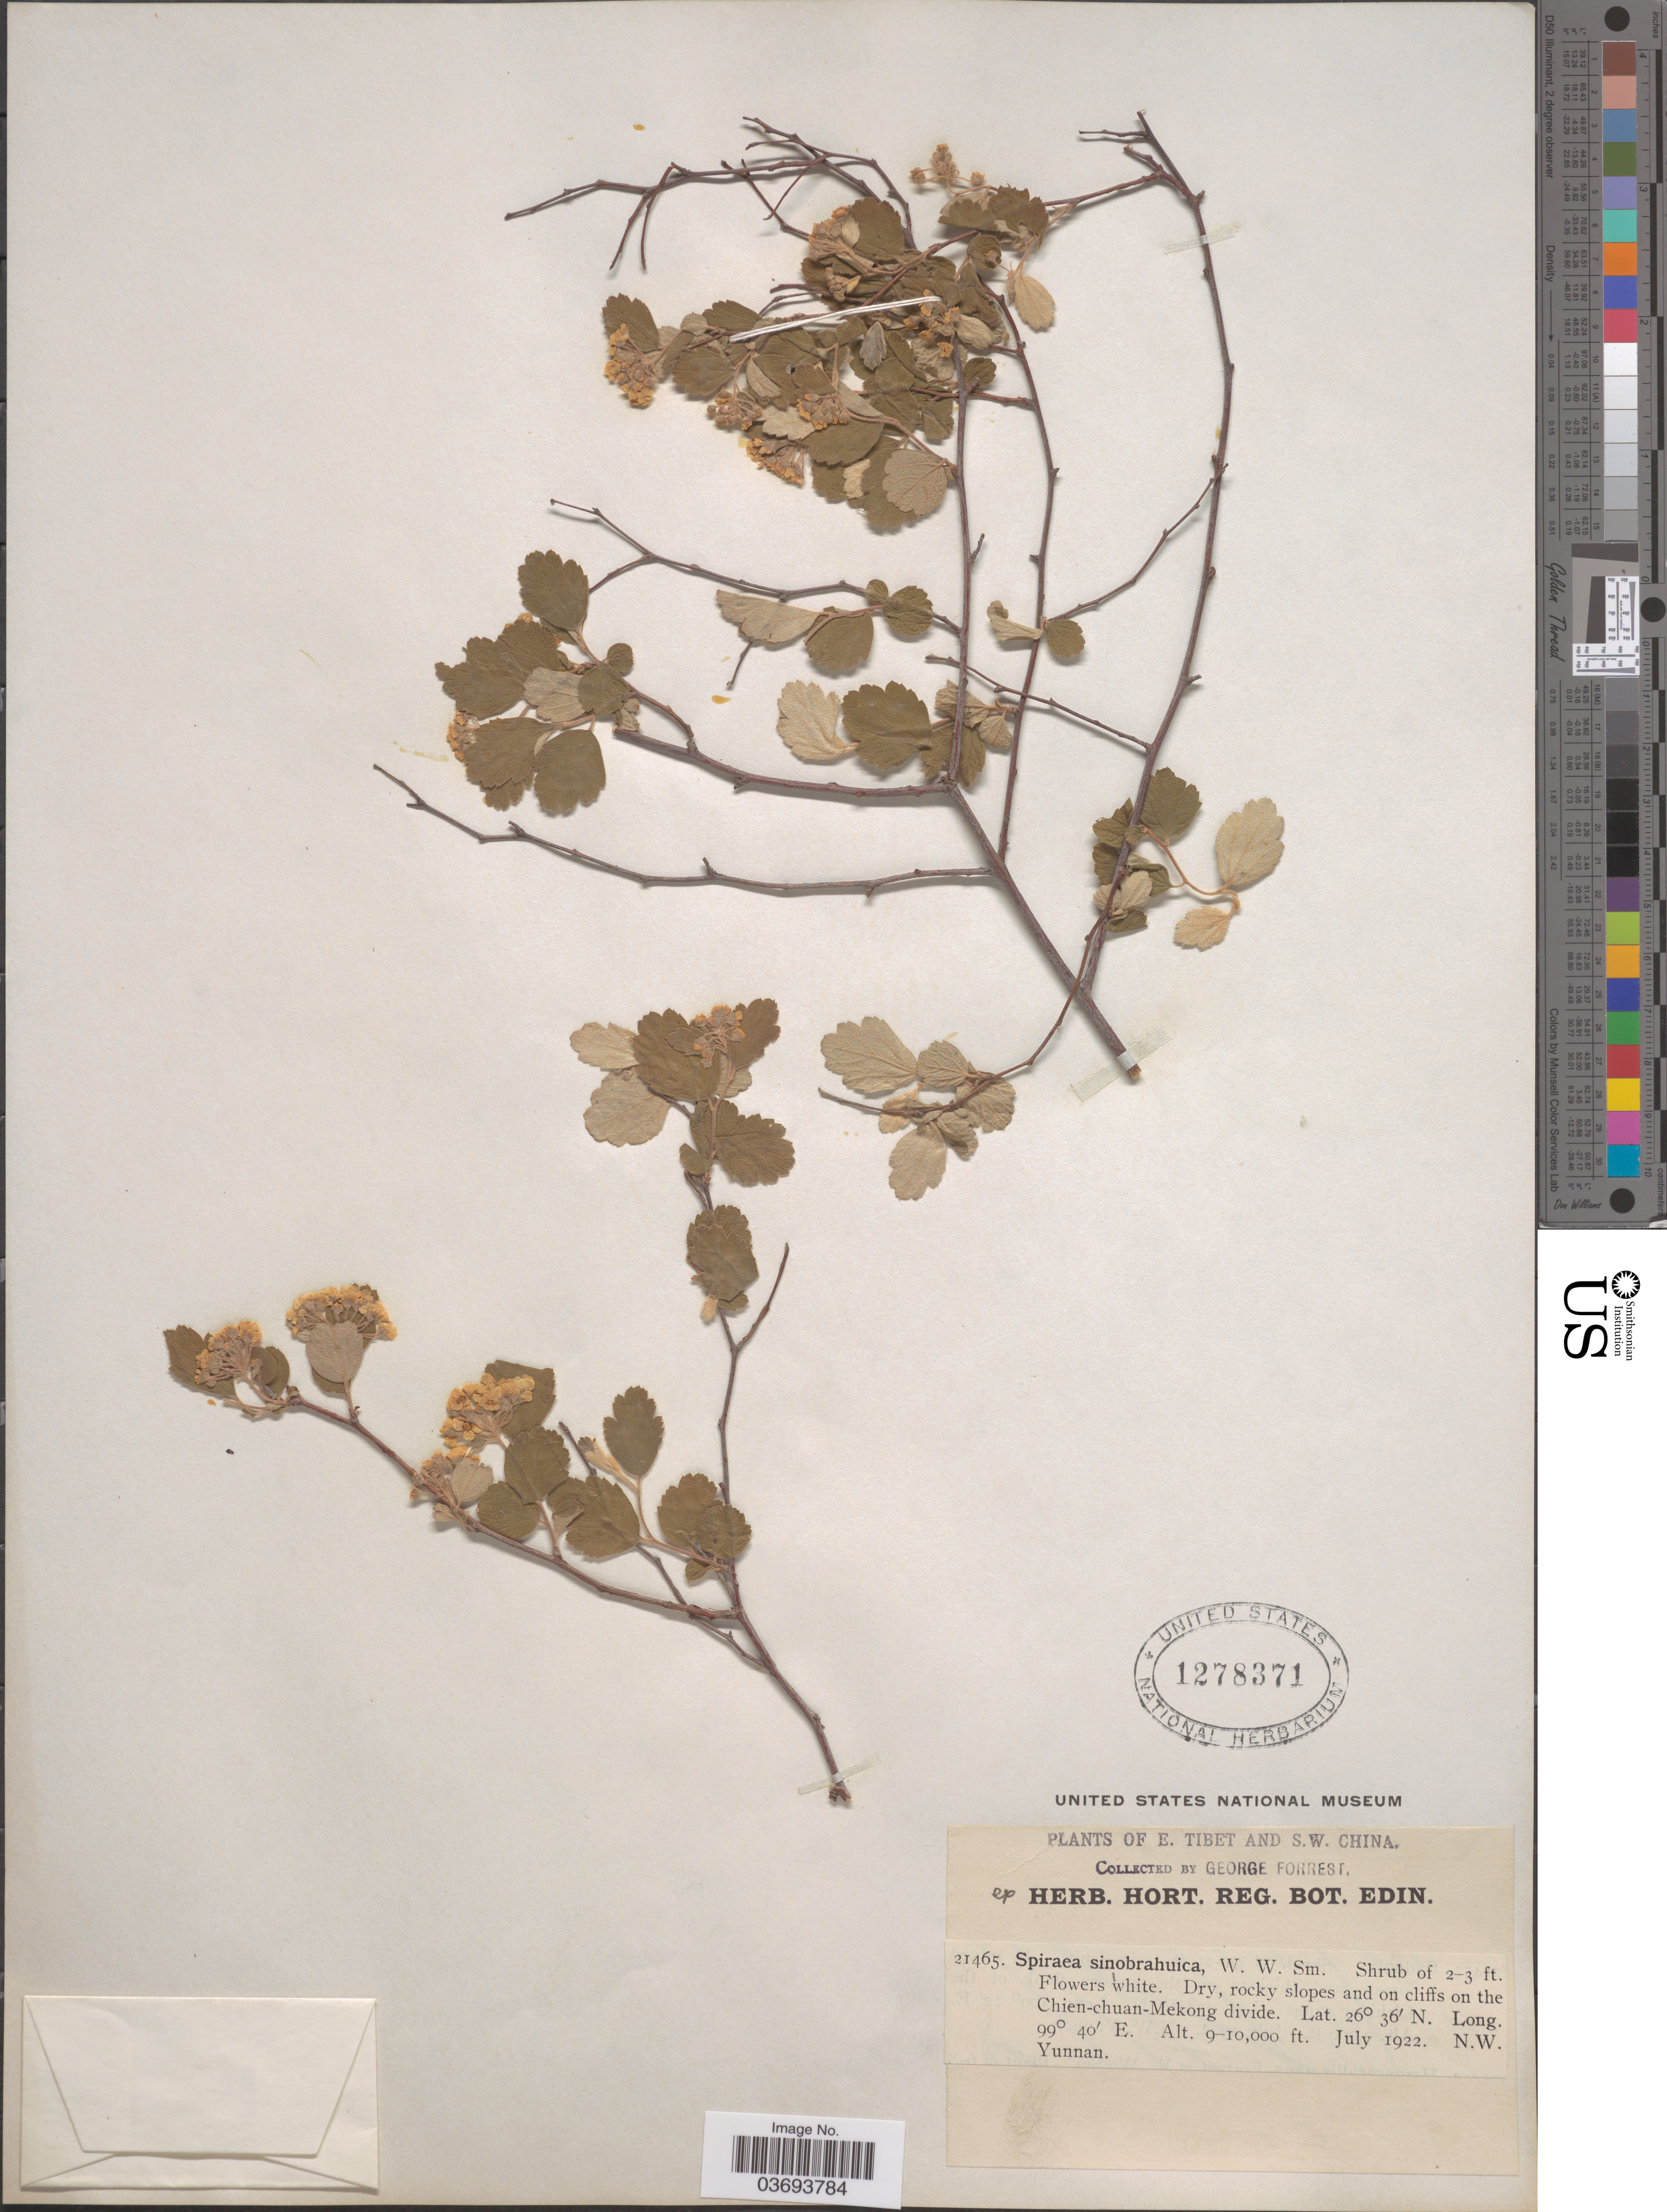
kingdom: Plantae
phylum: Tracheophyta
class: Magnoliopsida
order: Rosales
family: Rosaceae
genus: Spiraea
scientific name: Spiraea yunnanensis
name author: Franch.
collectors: G. Forrest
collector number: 21465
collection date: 1922-07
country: China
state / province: Yunnan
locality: S.W. China. Dry, rocky slopes and on cliffs on the Chien-chuan-Mekong divide. N.W. Yunnan.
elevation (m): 2743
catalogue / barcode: US 1278371